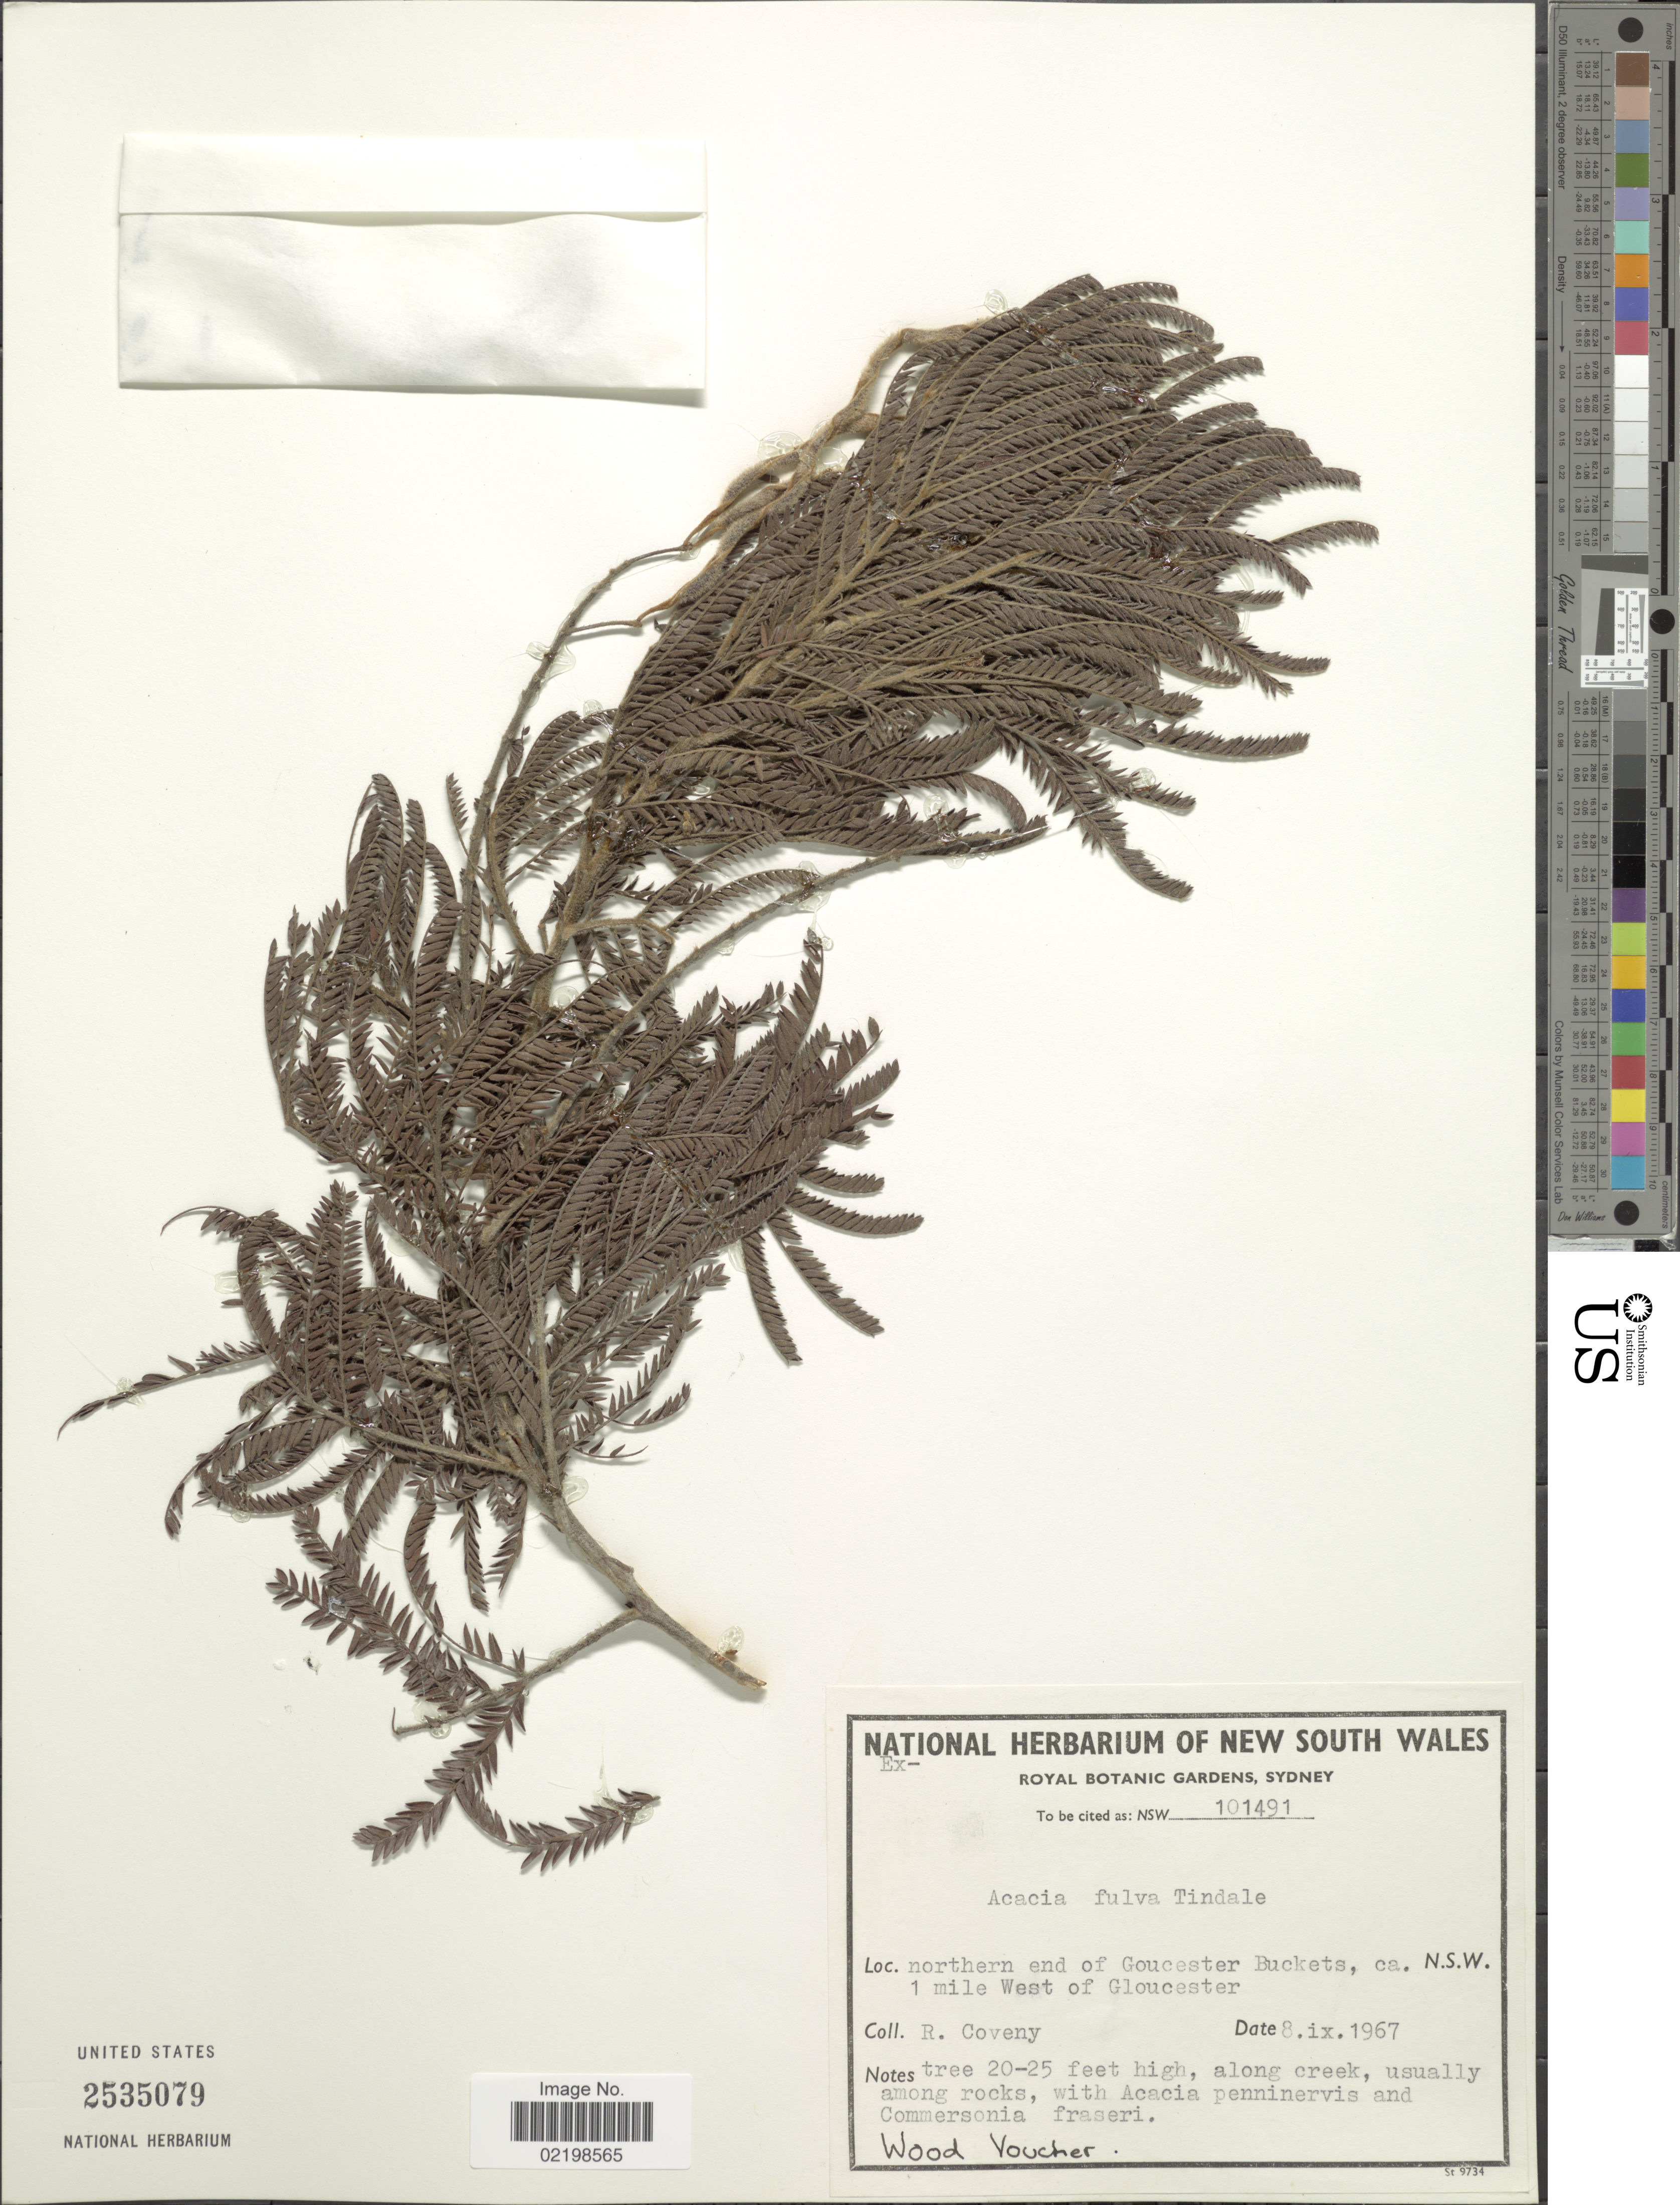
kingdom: Plantae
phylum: Tracheophyta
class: Magnoliopsida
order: Fabales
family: Fabaceae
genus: Acacia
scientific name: Acacia fulva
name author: Tindale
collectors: R. Coveny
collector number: NSW 101491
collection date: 1967-09-08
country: Australia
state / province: New South Wales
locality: Northern end of Goucester Buckets, ca. 1 miles west of Gloucester. N.S.W.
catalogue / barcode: US 2535079